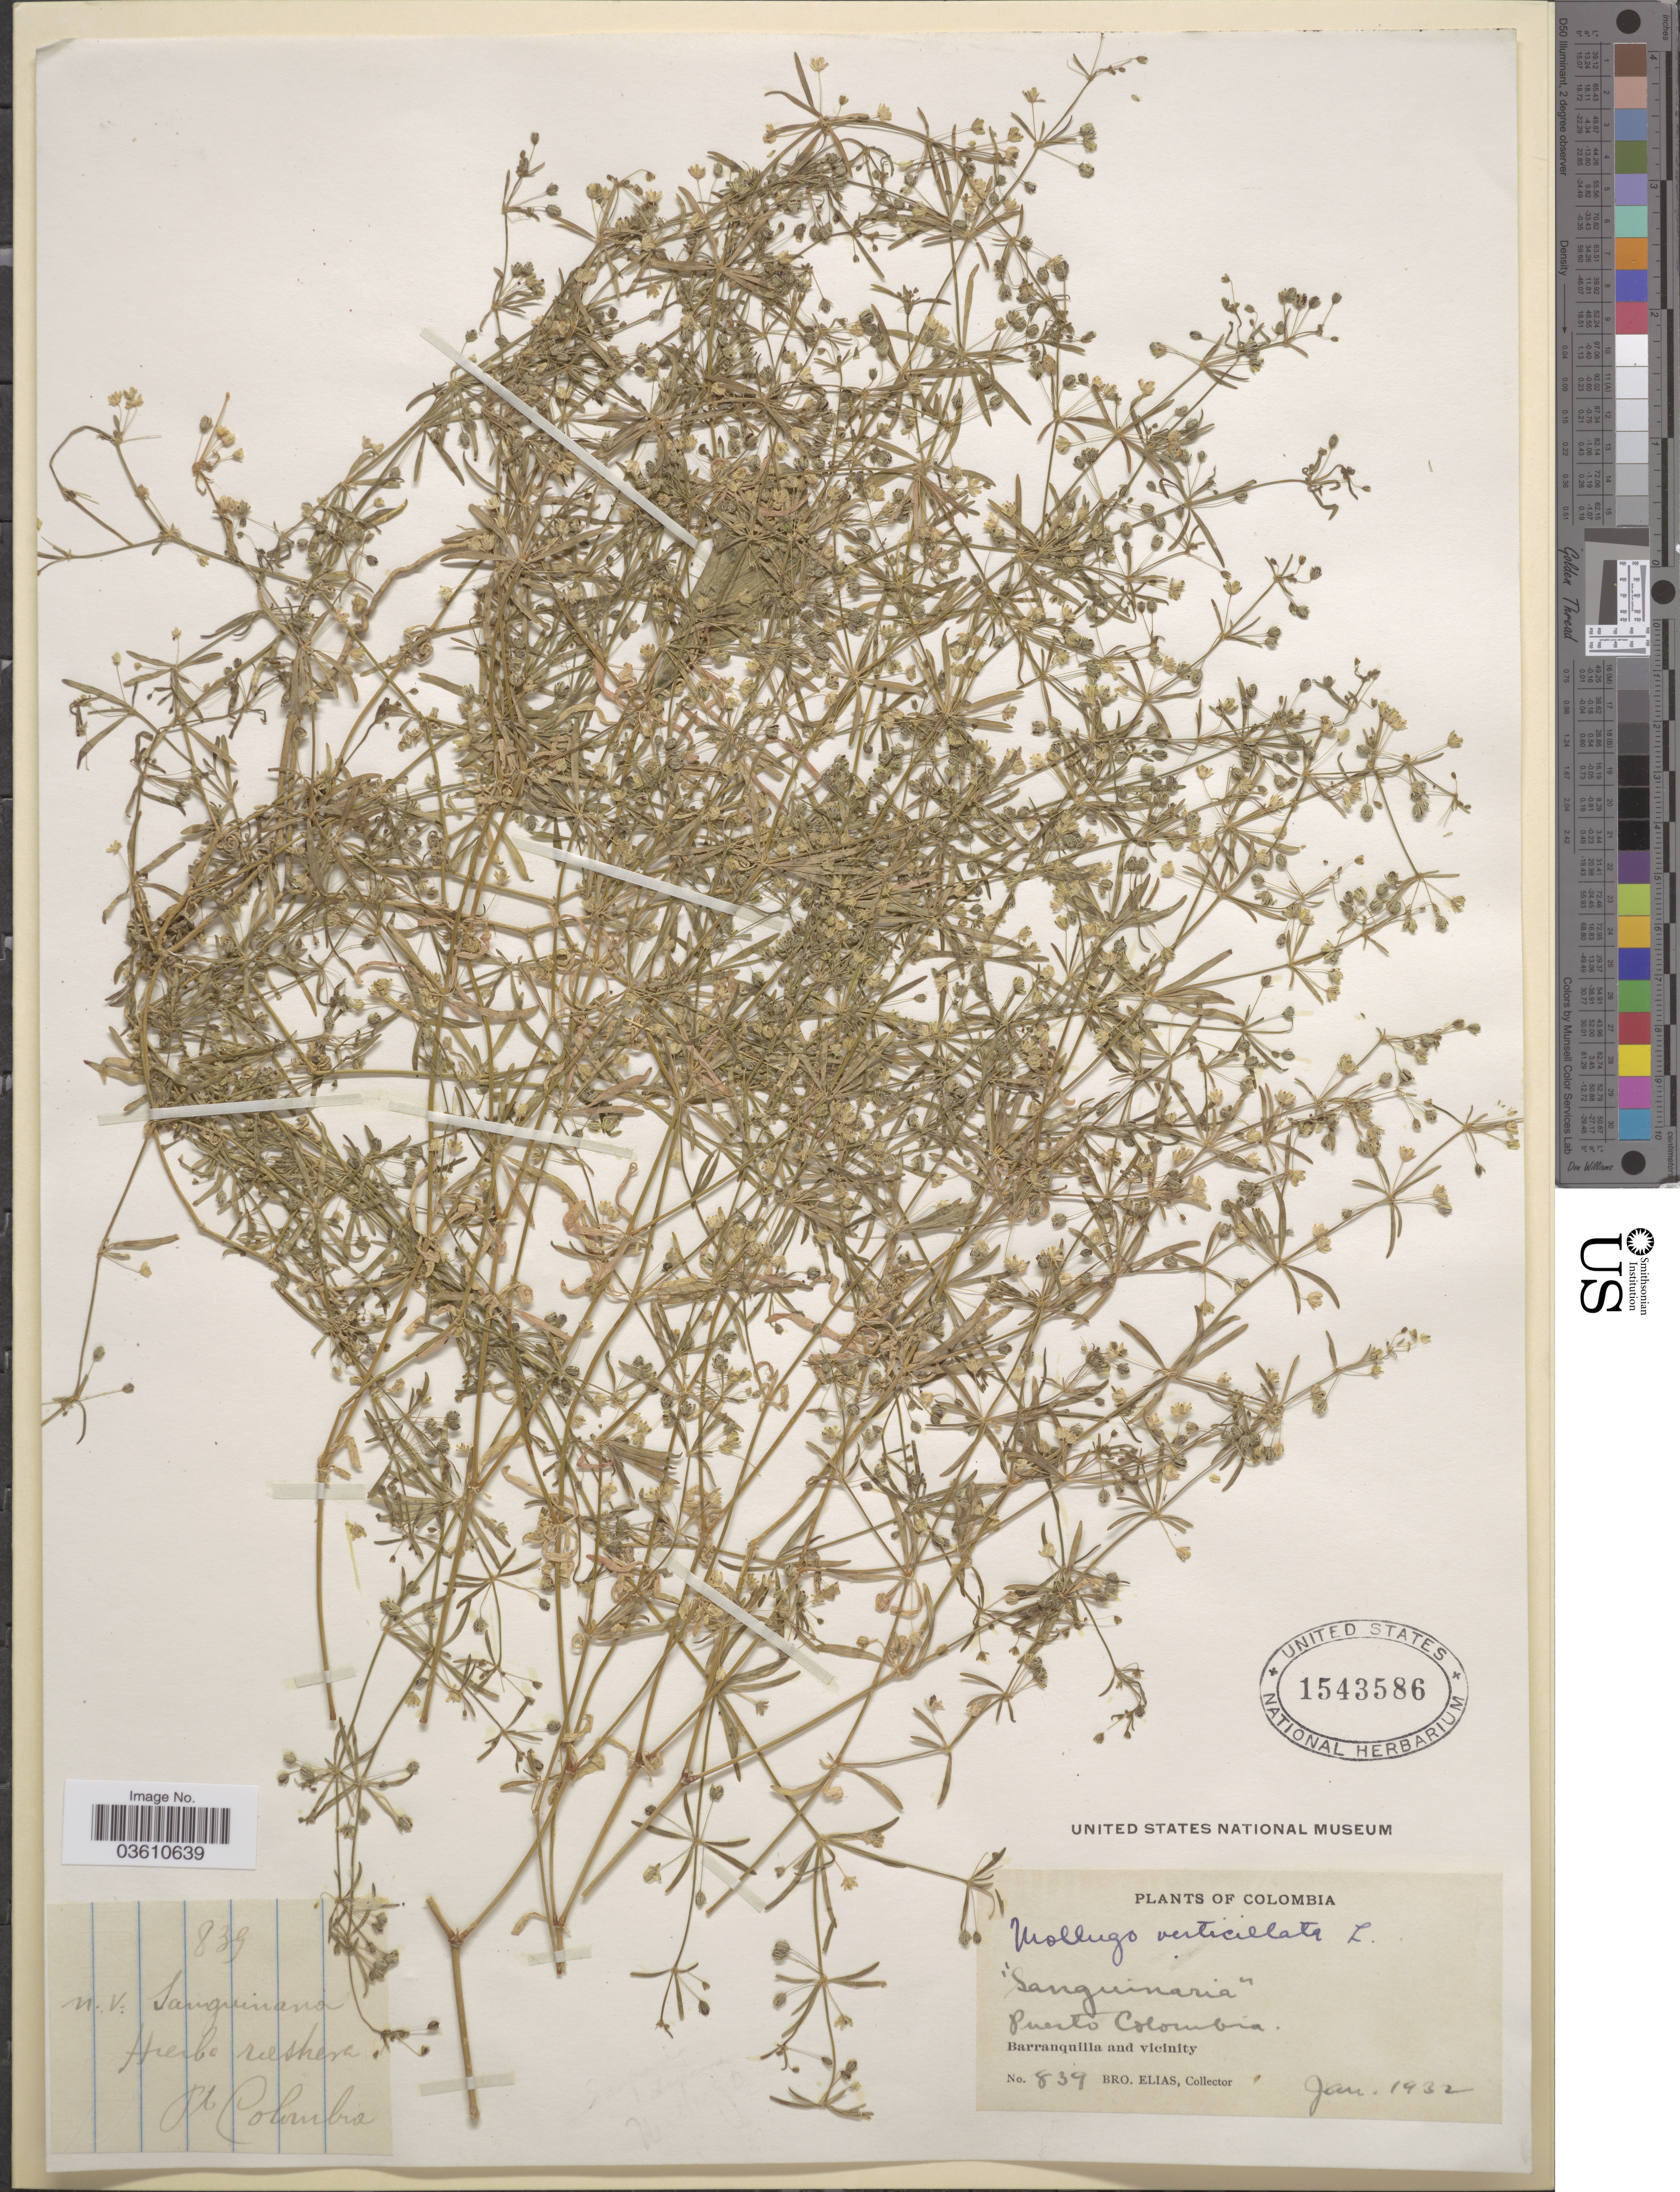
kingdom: Plantae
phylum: Tracheophyta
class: Magnoliopsida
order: Caryophyllales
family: Molluginaceae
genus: Mollugo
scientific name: Mollugo verticillata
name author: L.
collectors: Bro. Elias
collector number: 839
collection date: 1932-01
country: Colombia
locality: Puerto Colombia. Barranquilla and vicinity.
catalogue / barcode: US 1543586